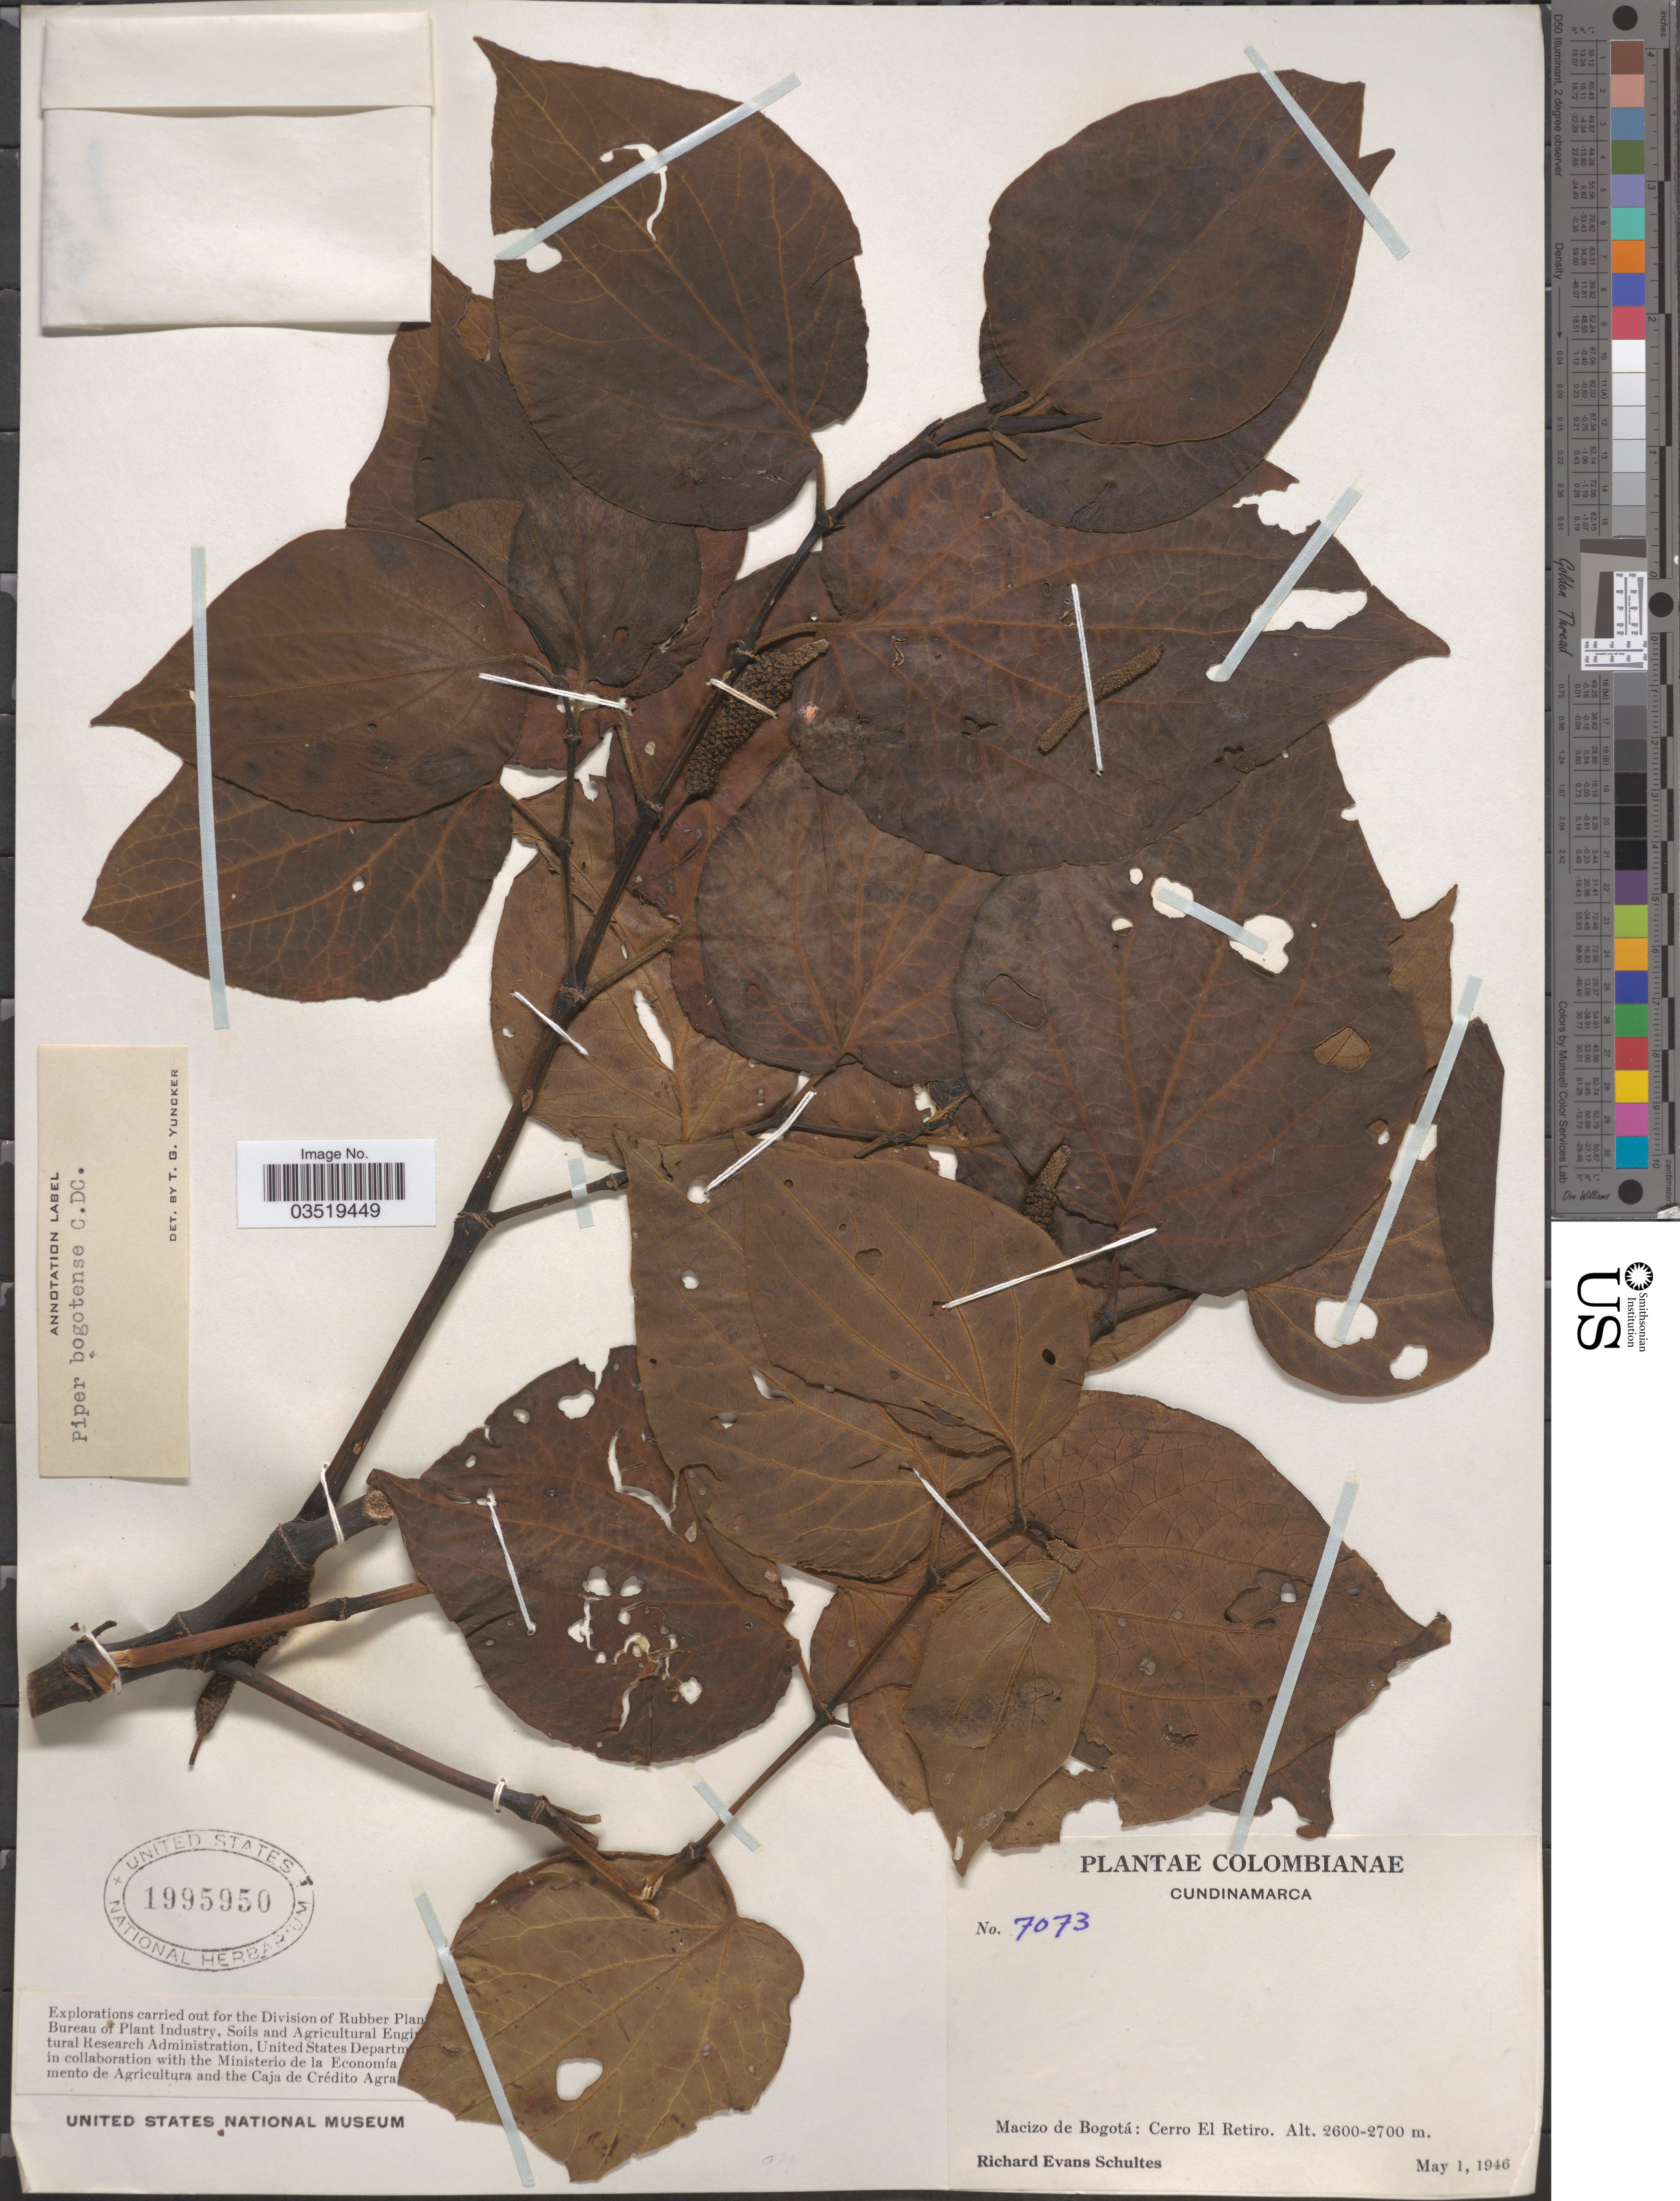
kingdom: Plantae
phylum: Tracheophyta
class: Magnoliopsida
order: Piperales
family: Piperaceae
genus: Piper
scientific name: Piper bogotense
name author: C. DC.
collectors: R. E. Schultes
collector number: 7073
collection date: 1946-05-01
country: Colombia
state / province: Cundinamarca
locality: Macizo de Bogotá: Cerro El Retiro.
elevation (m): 2600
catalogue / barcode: US 1995950